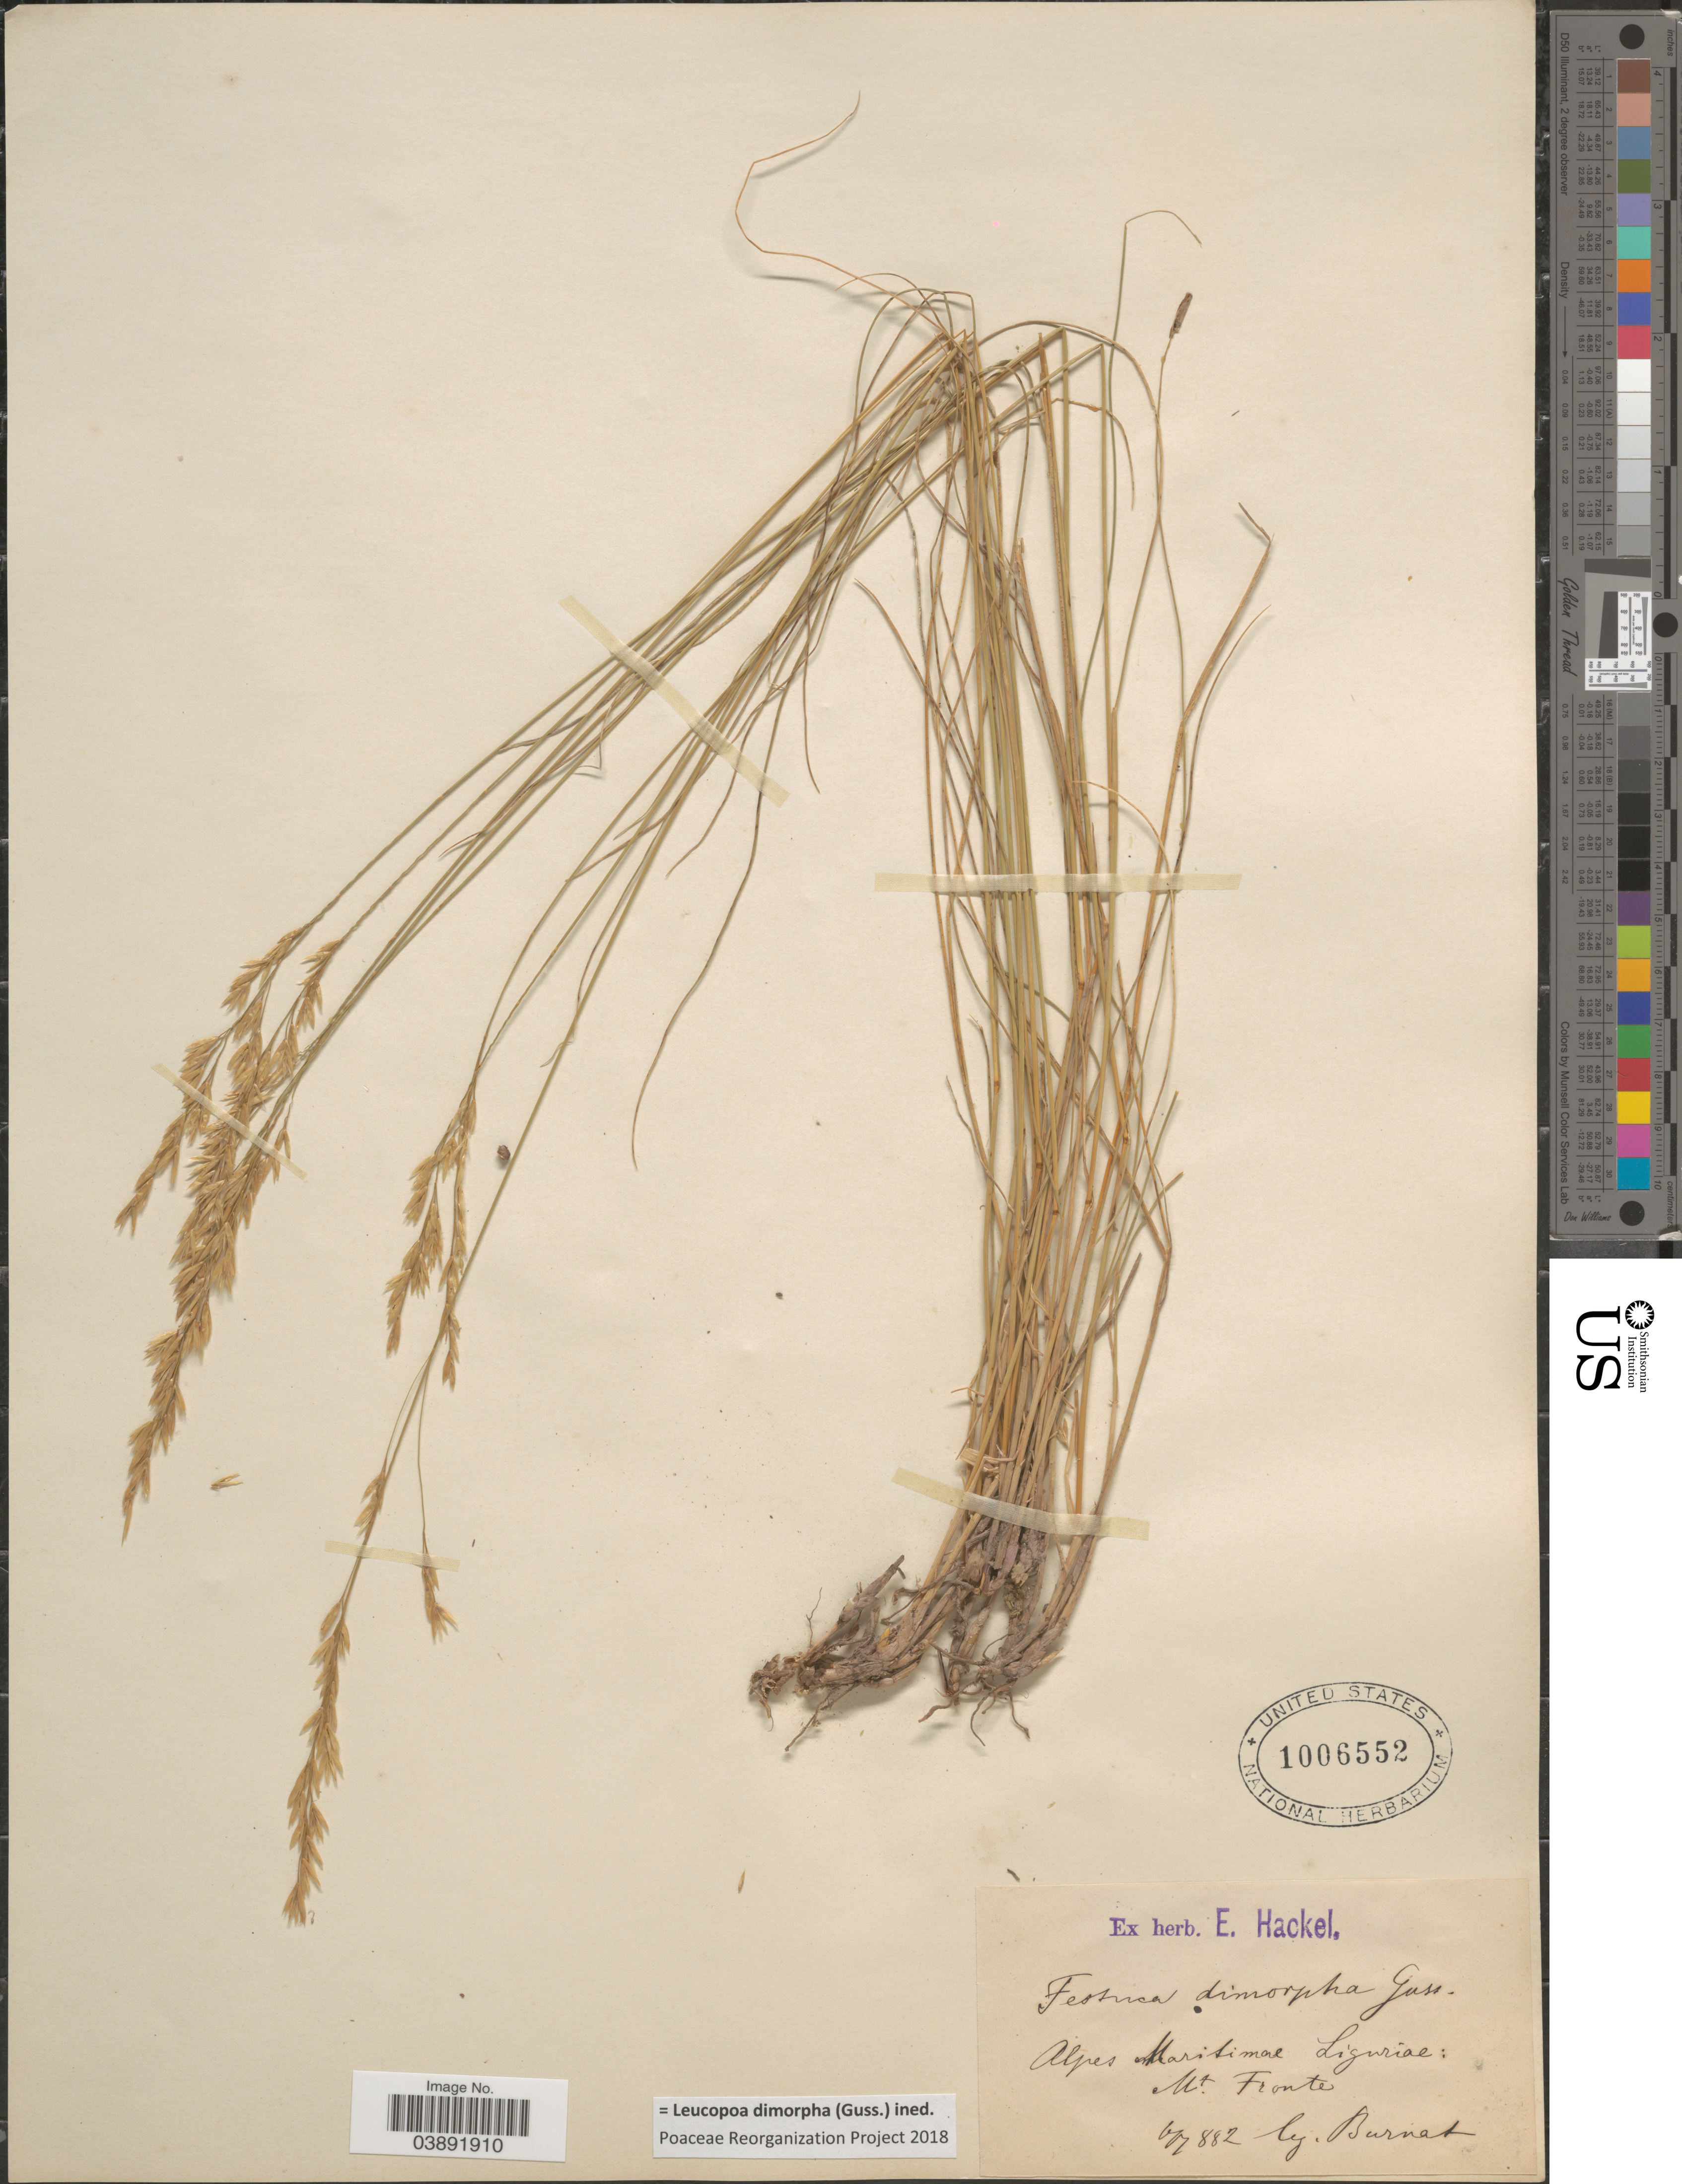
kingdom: Plantae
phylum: Tracheophyta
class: Liliopsida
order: Poales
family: Poaceae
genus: Leucopoa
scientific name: Leucopoa dimorpha ined.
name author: (Gussone)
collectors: Burnat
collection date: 1882-07-06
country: Italy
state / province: Liguria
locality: Alpes Maritimae Liguriae: Mt. Fronte.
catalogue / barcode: US 1006552